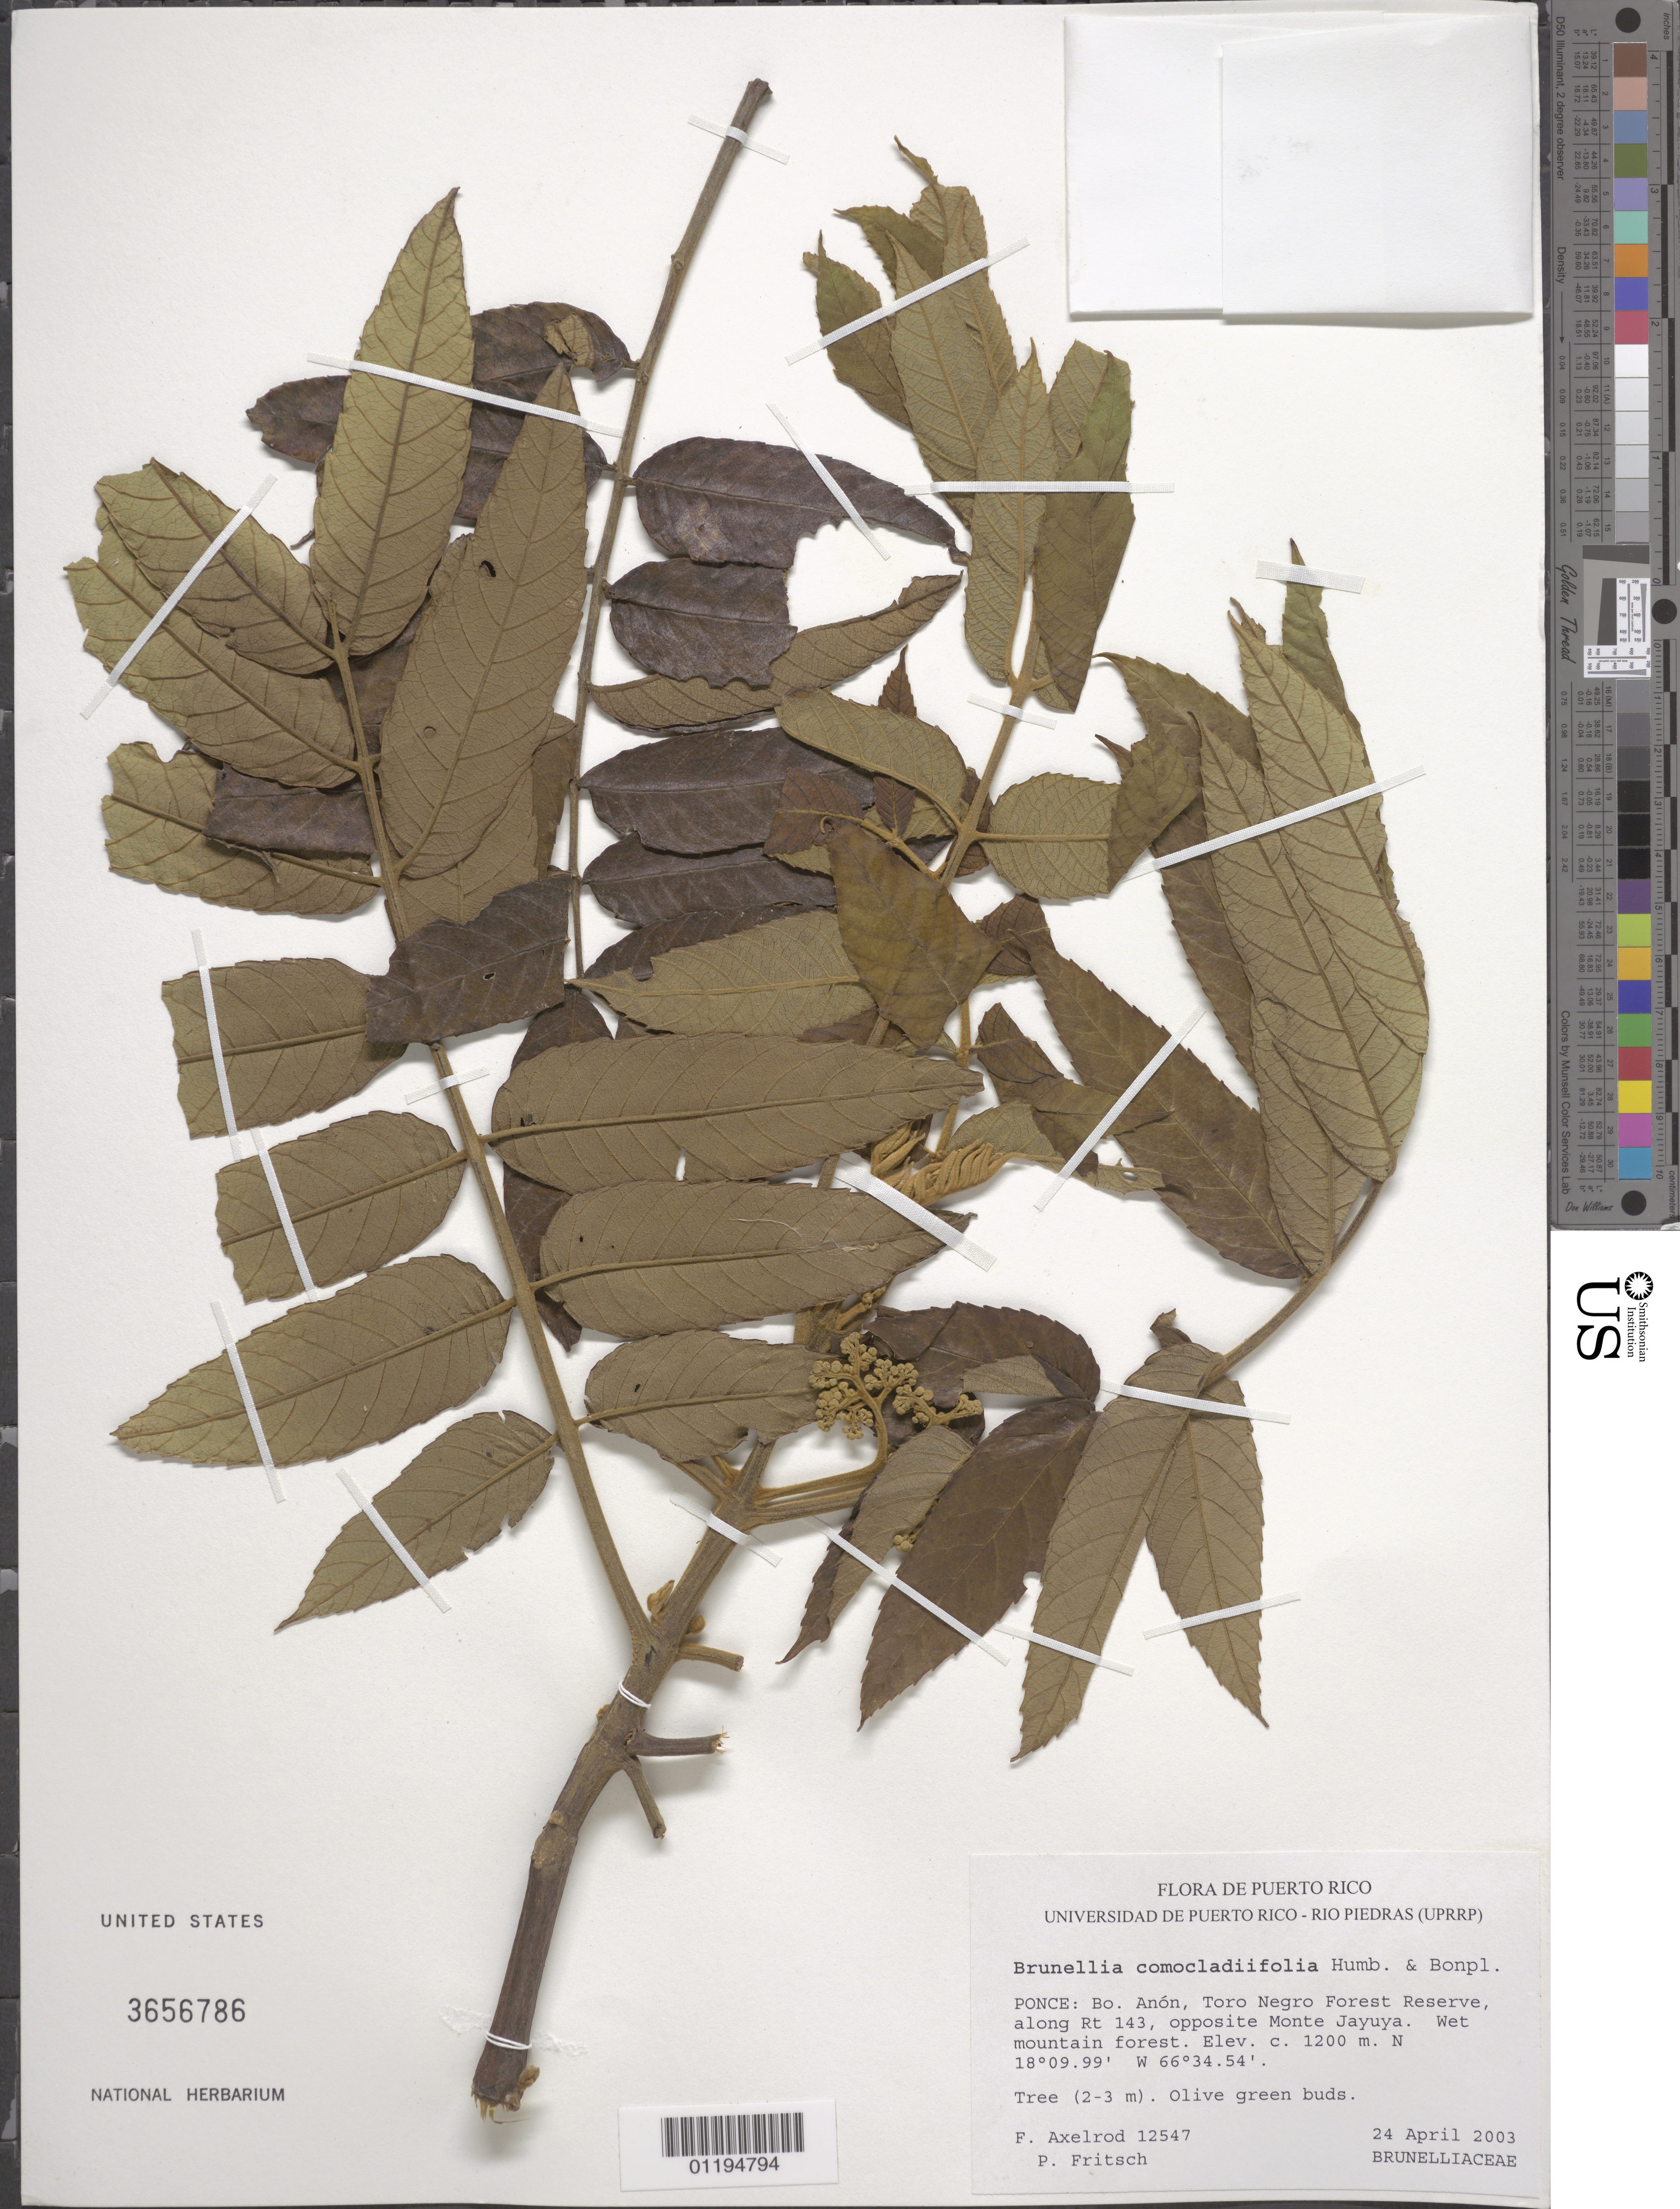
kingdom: Plantae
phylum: Tracheophyta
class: Magnoliopsida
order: Oxalidales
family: Brunelliaceae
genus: Brunellia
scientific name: Brunellia comocladifolia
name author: Bonpl.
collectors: F. S. Axelrod & P. Fritsch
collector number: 12547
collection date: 2003-04-24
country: Puerto Rico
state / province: Ponce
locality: Toro Negro Forest Reserve, along Rt 143, opposite Monte Jayuya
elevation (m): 1200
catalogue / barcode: US 3656786